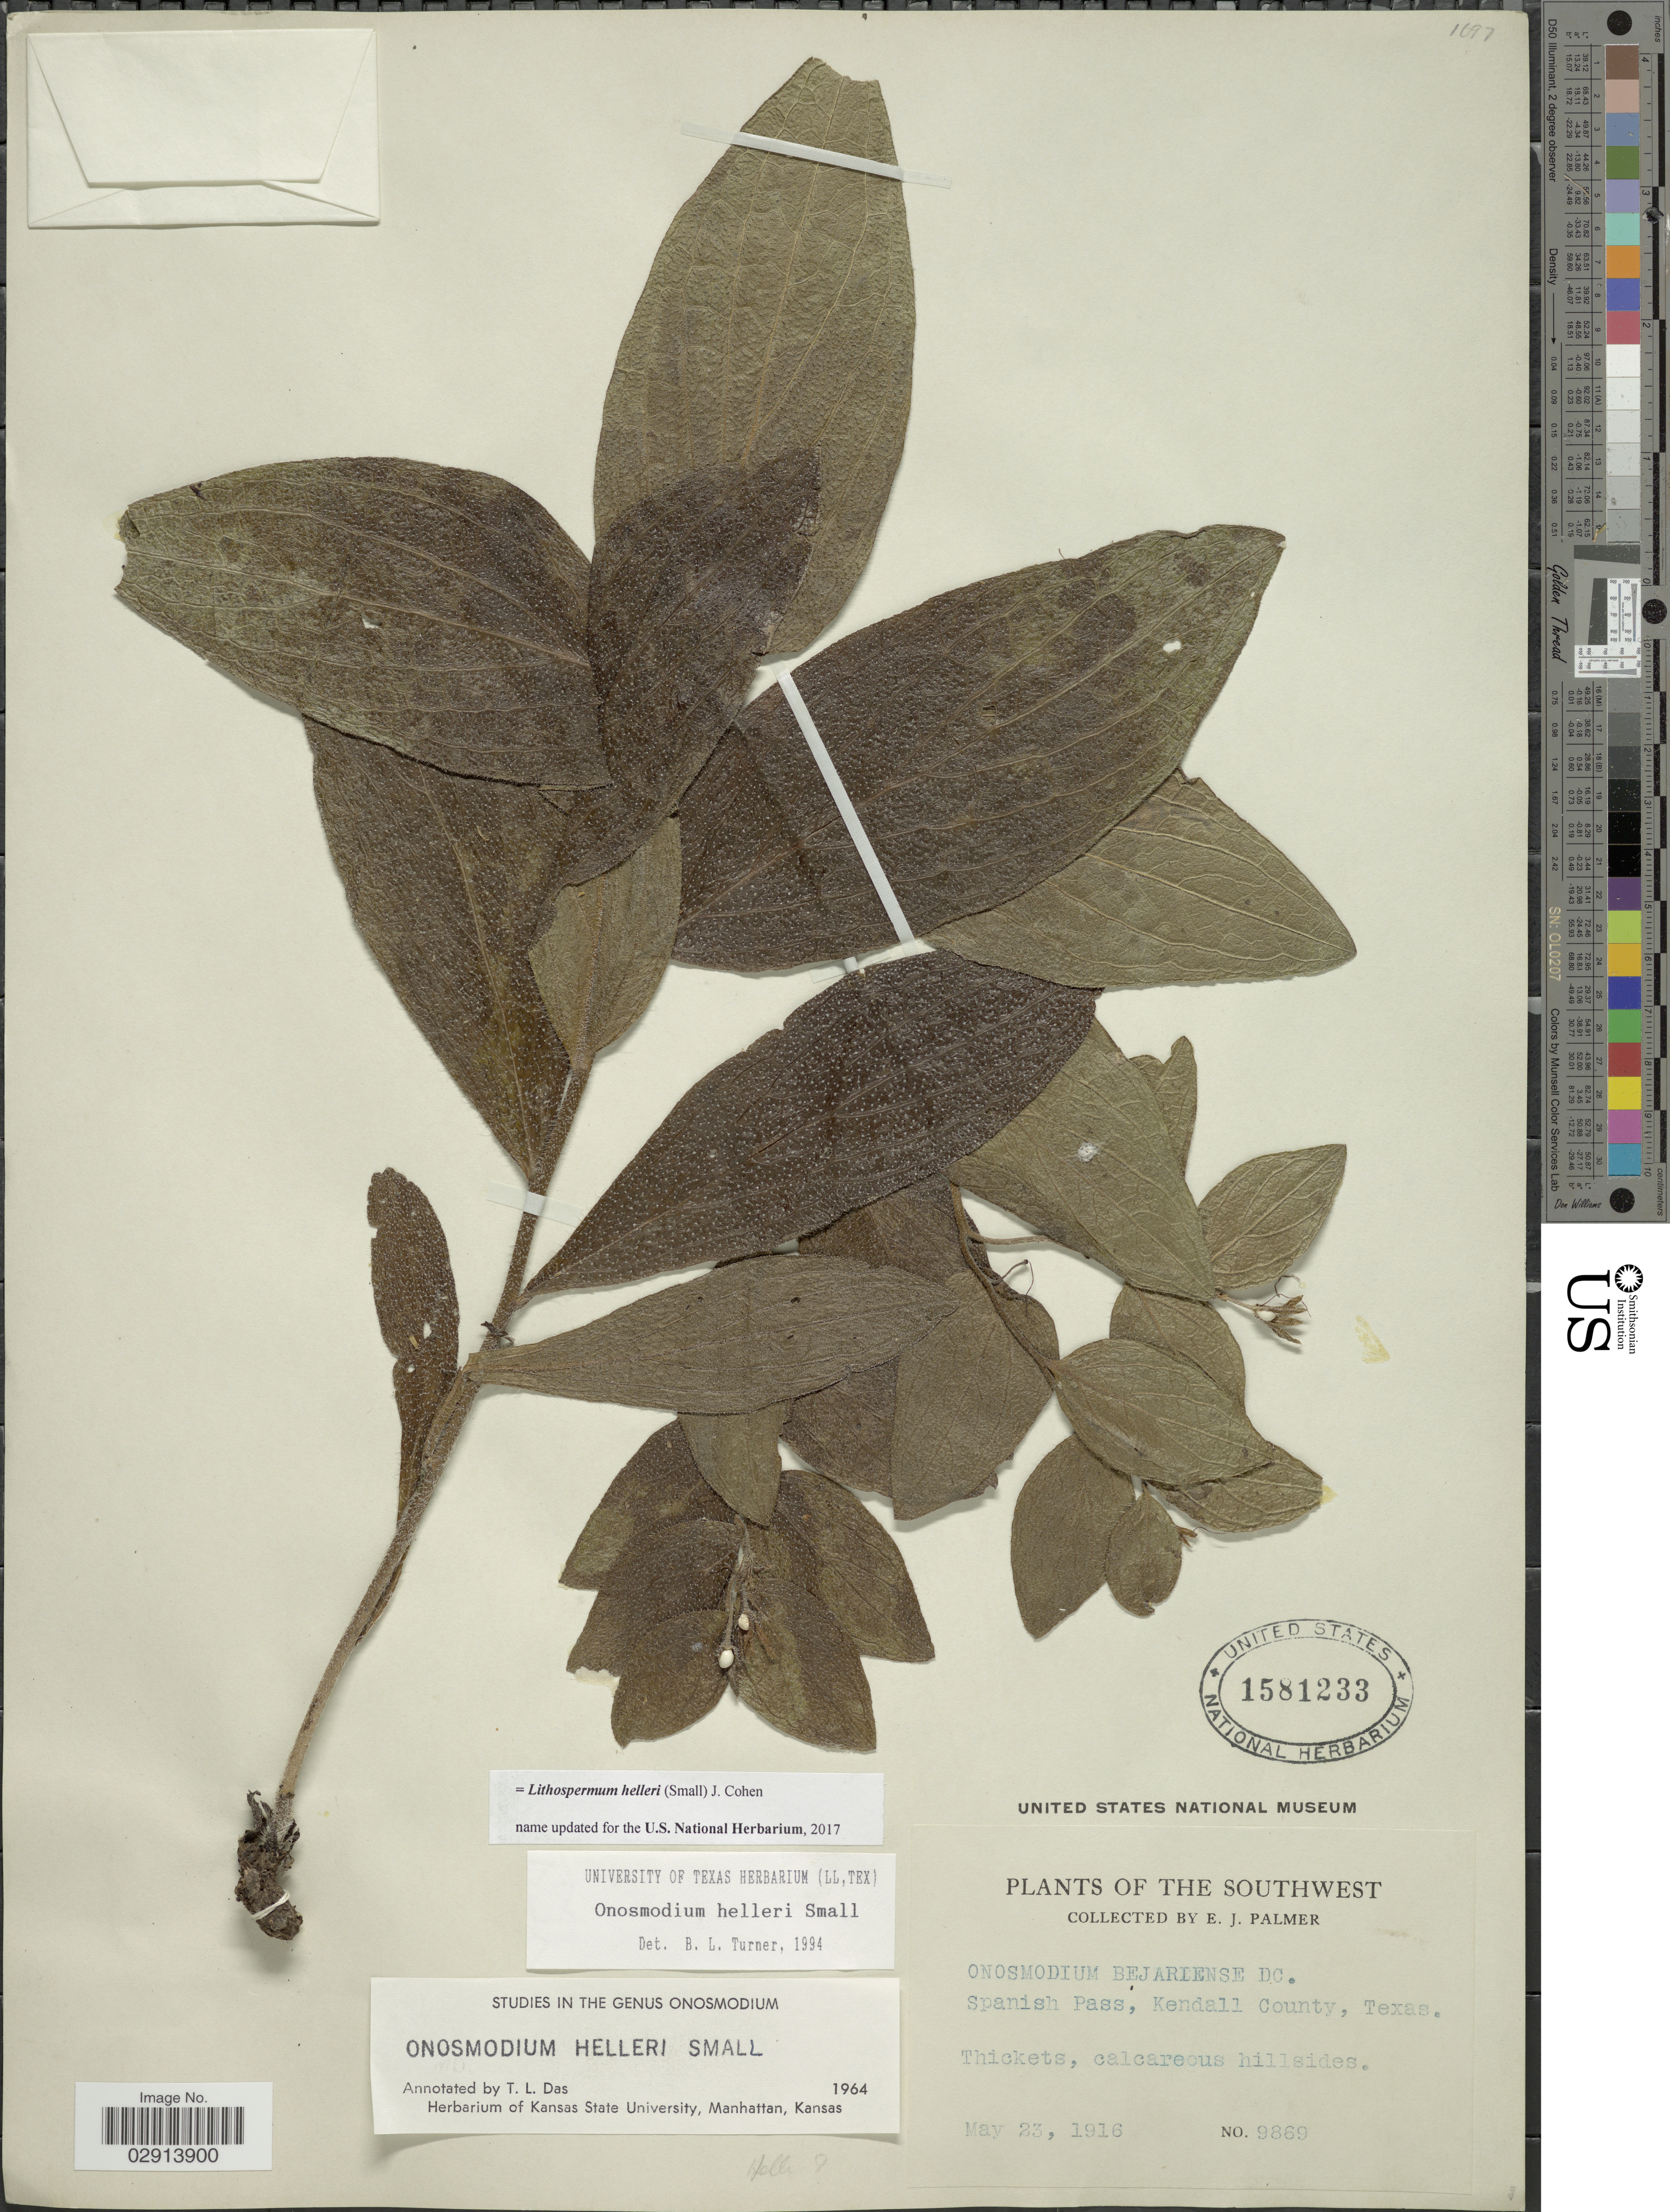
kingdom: Plantae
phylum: Tracheophyta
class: Magnoliopsida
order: Boraginales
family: Boraginaceae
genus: Lithospermum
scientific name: Lithospermum helleri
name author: (Small) Cohen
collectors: E. J. Palmer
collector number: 9869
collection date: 1916-05-23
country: United States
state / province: Texas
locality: Southwest. Spanish Pass, Kendall County.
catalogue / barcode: US 1581233